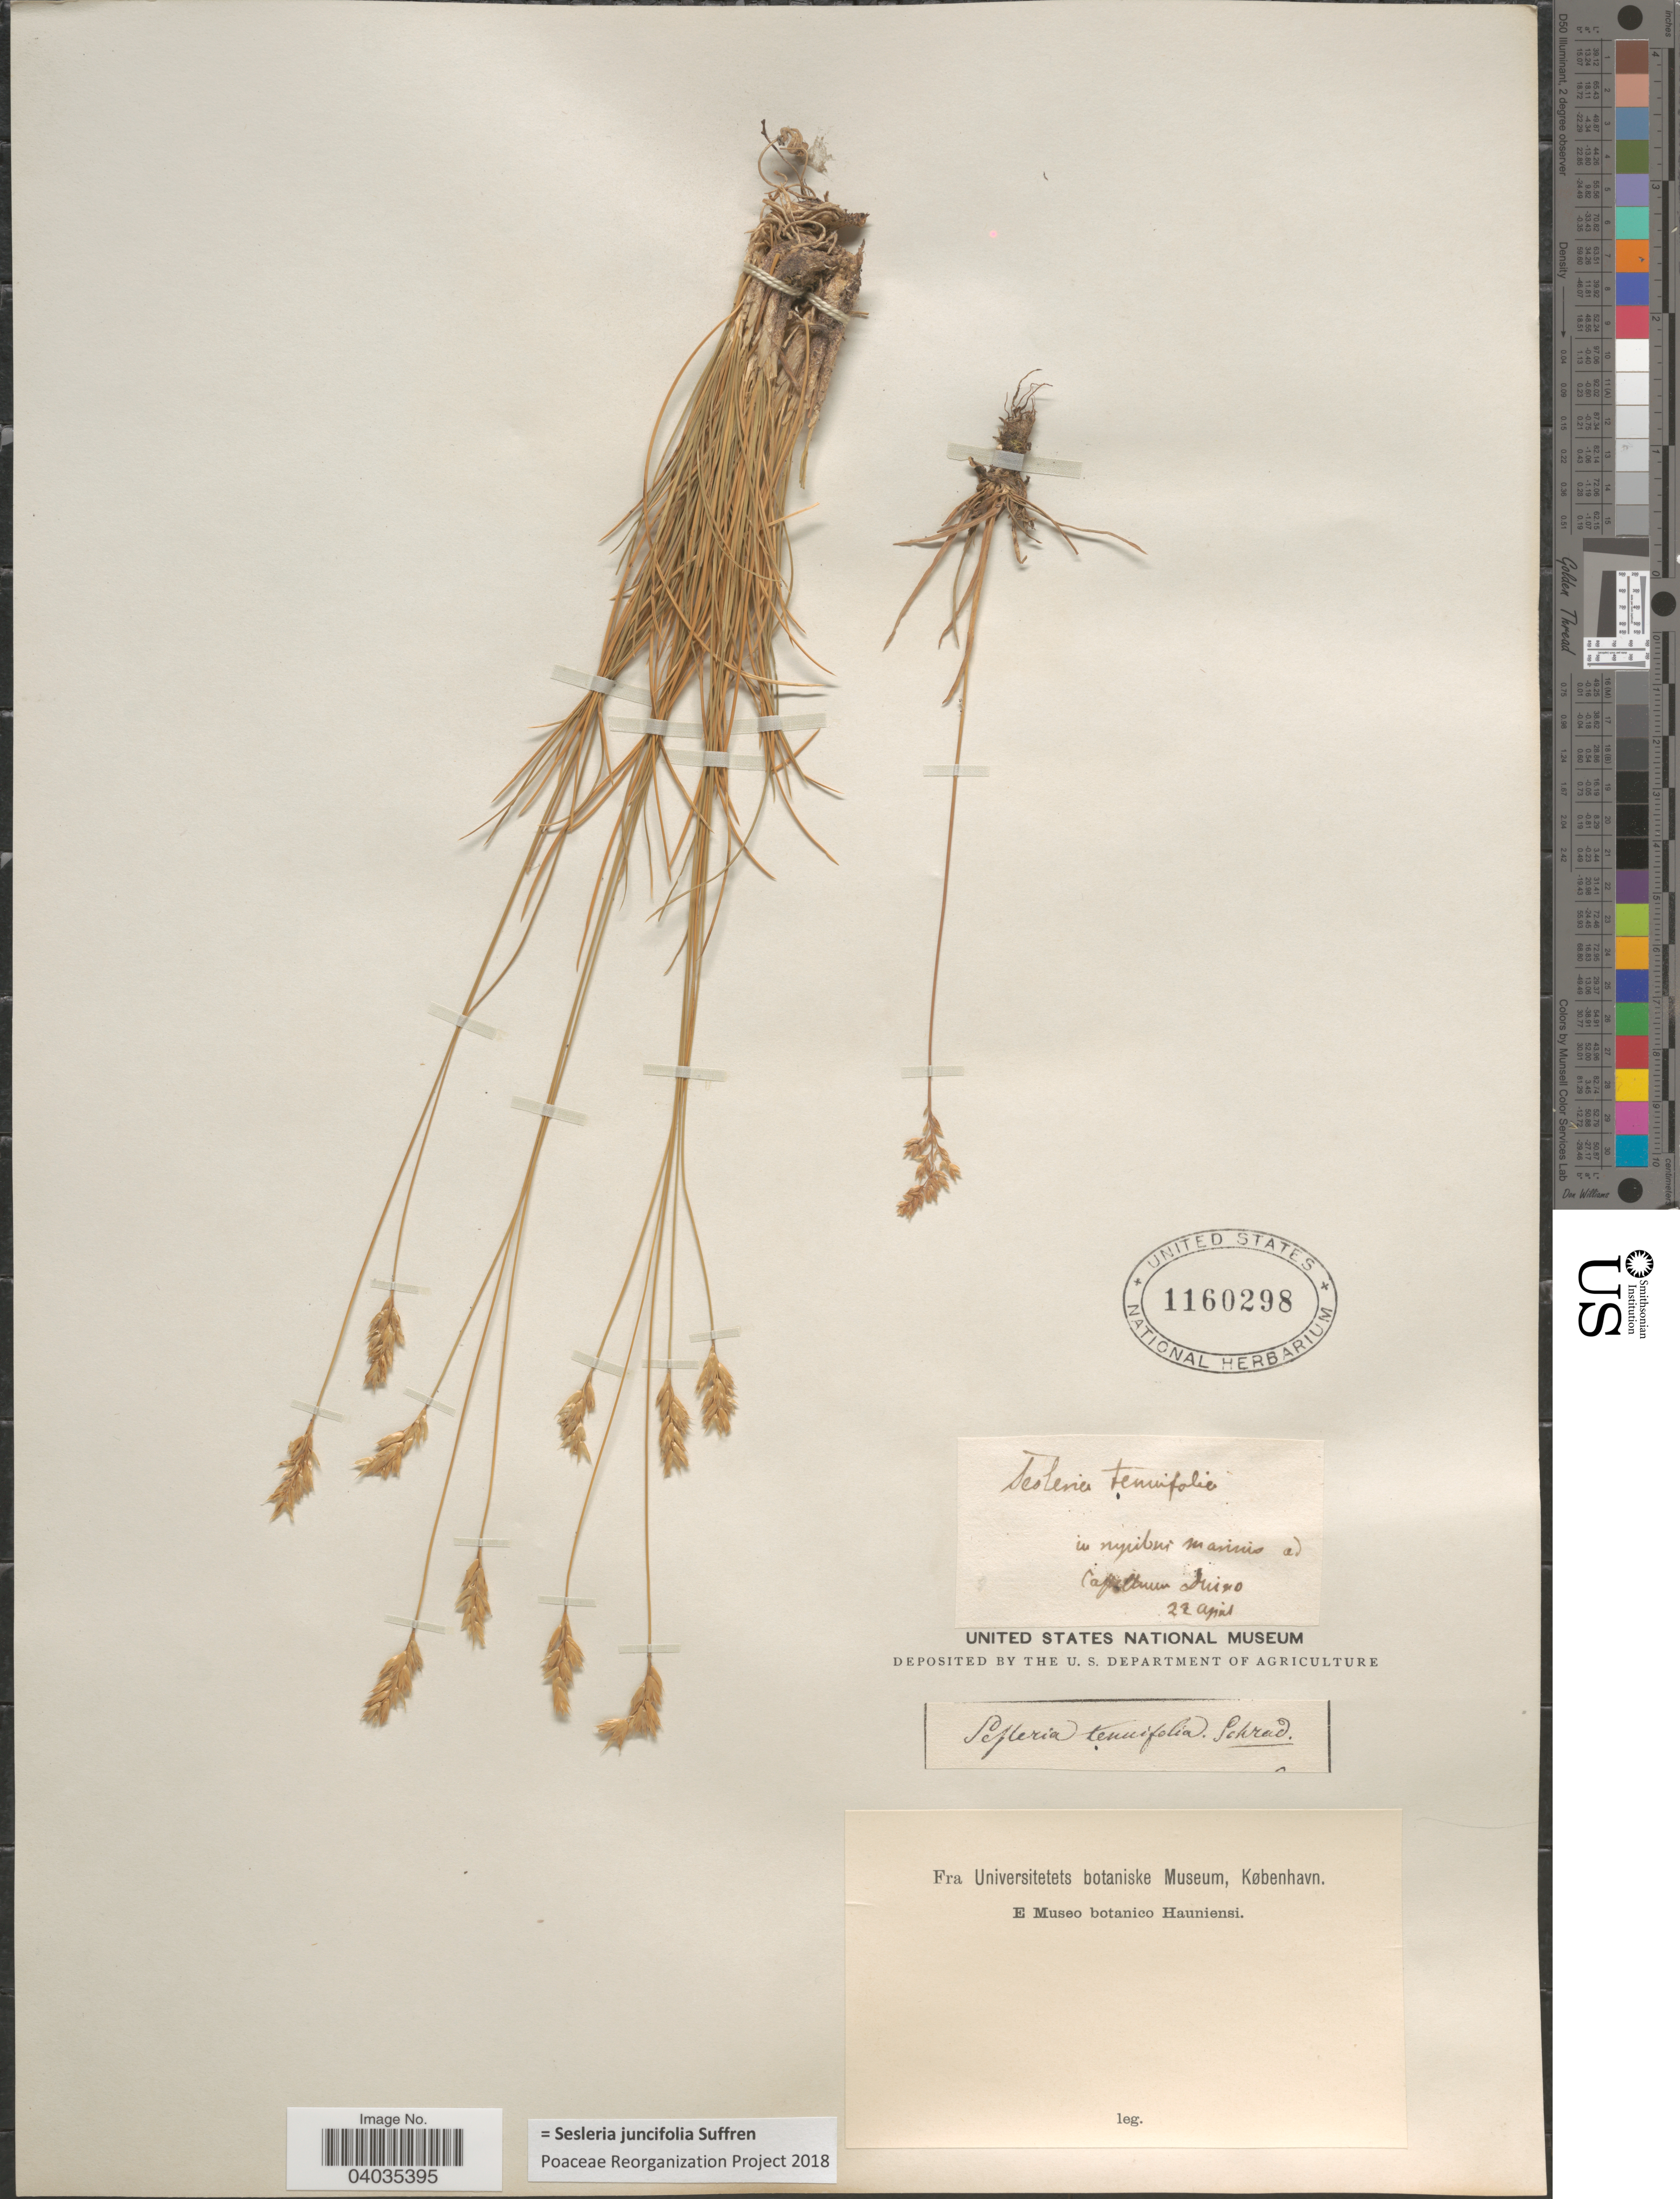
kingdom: Plantae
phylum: Tracheophyta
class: Liliopsida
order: Poales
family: Poaceae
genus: Sesleria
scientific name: Sesleria juncifolia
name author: Suffren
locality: In rupibus marinis ad Capeltum [interpreted] Duino.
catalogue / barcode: US 1160298